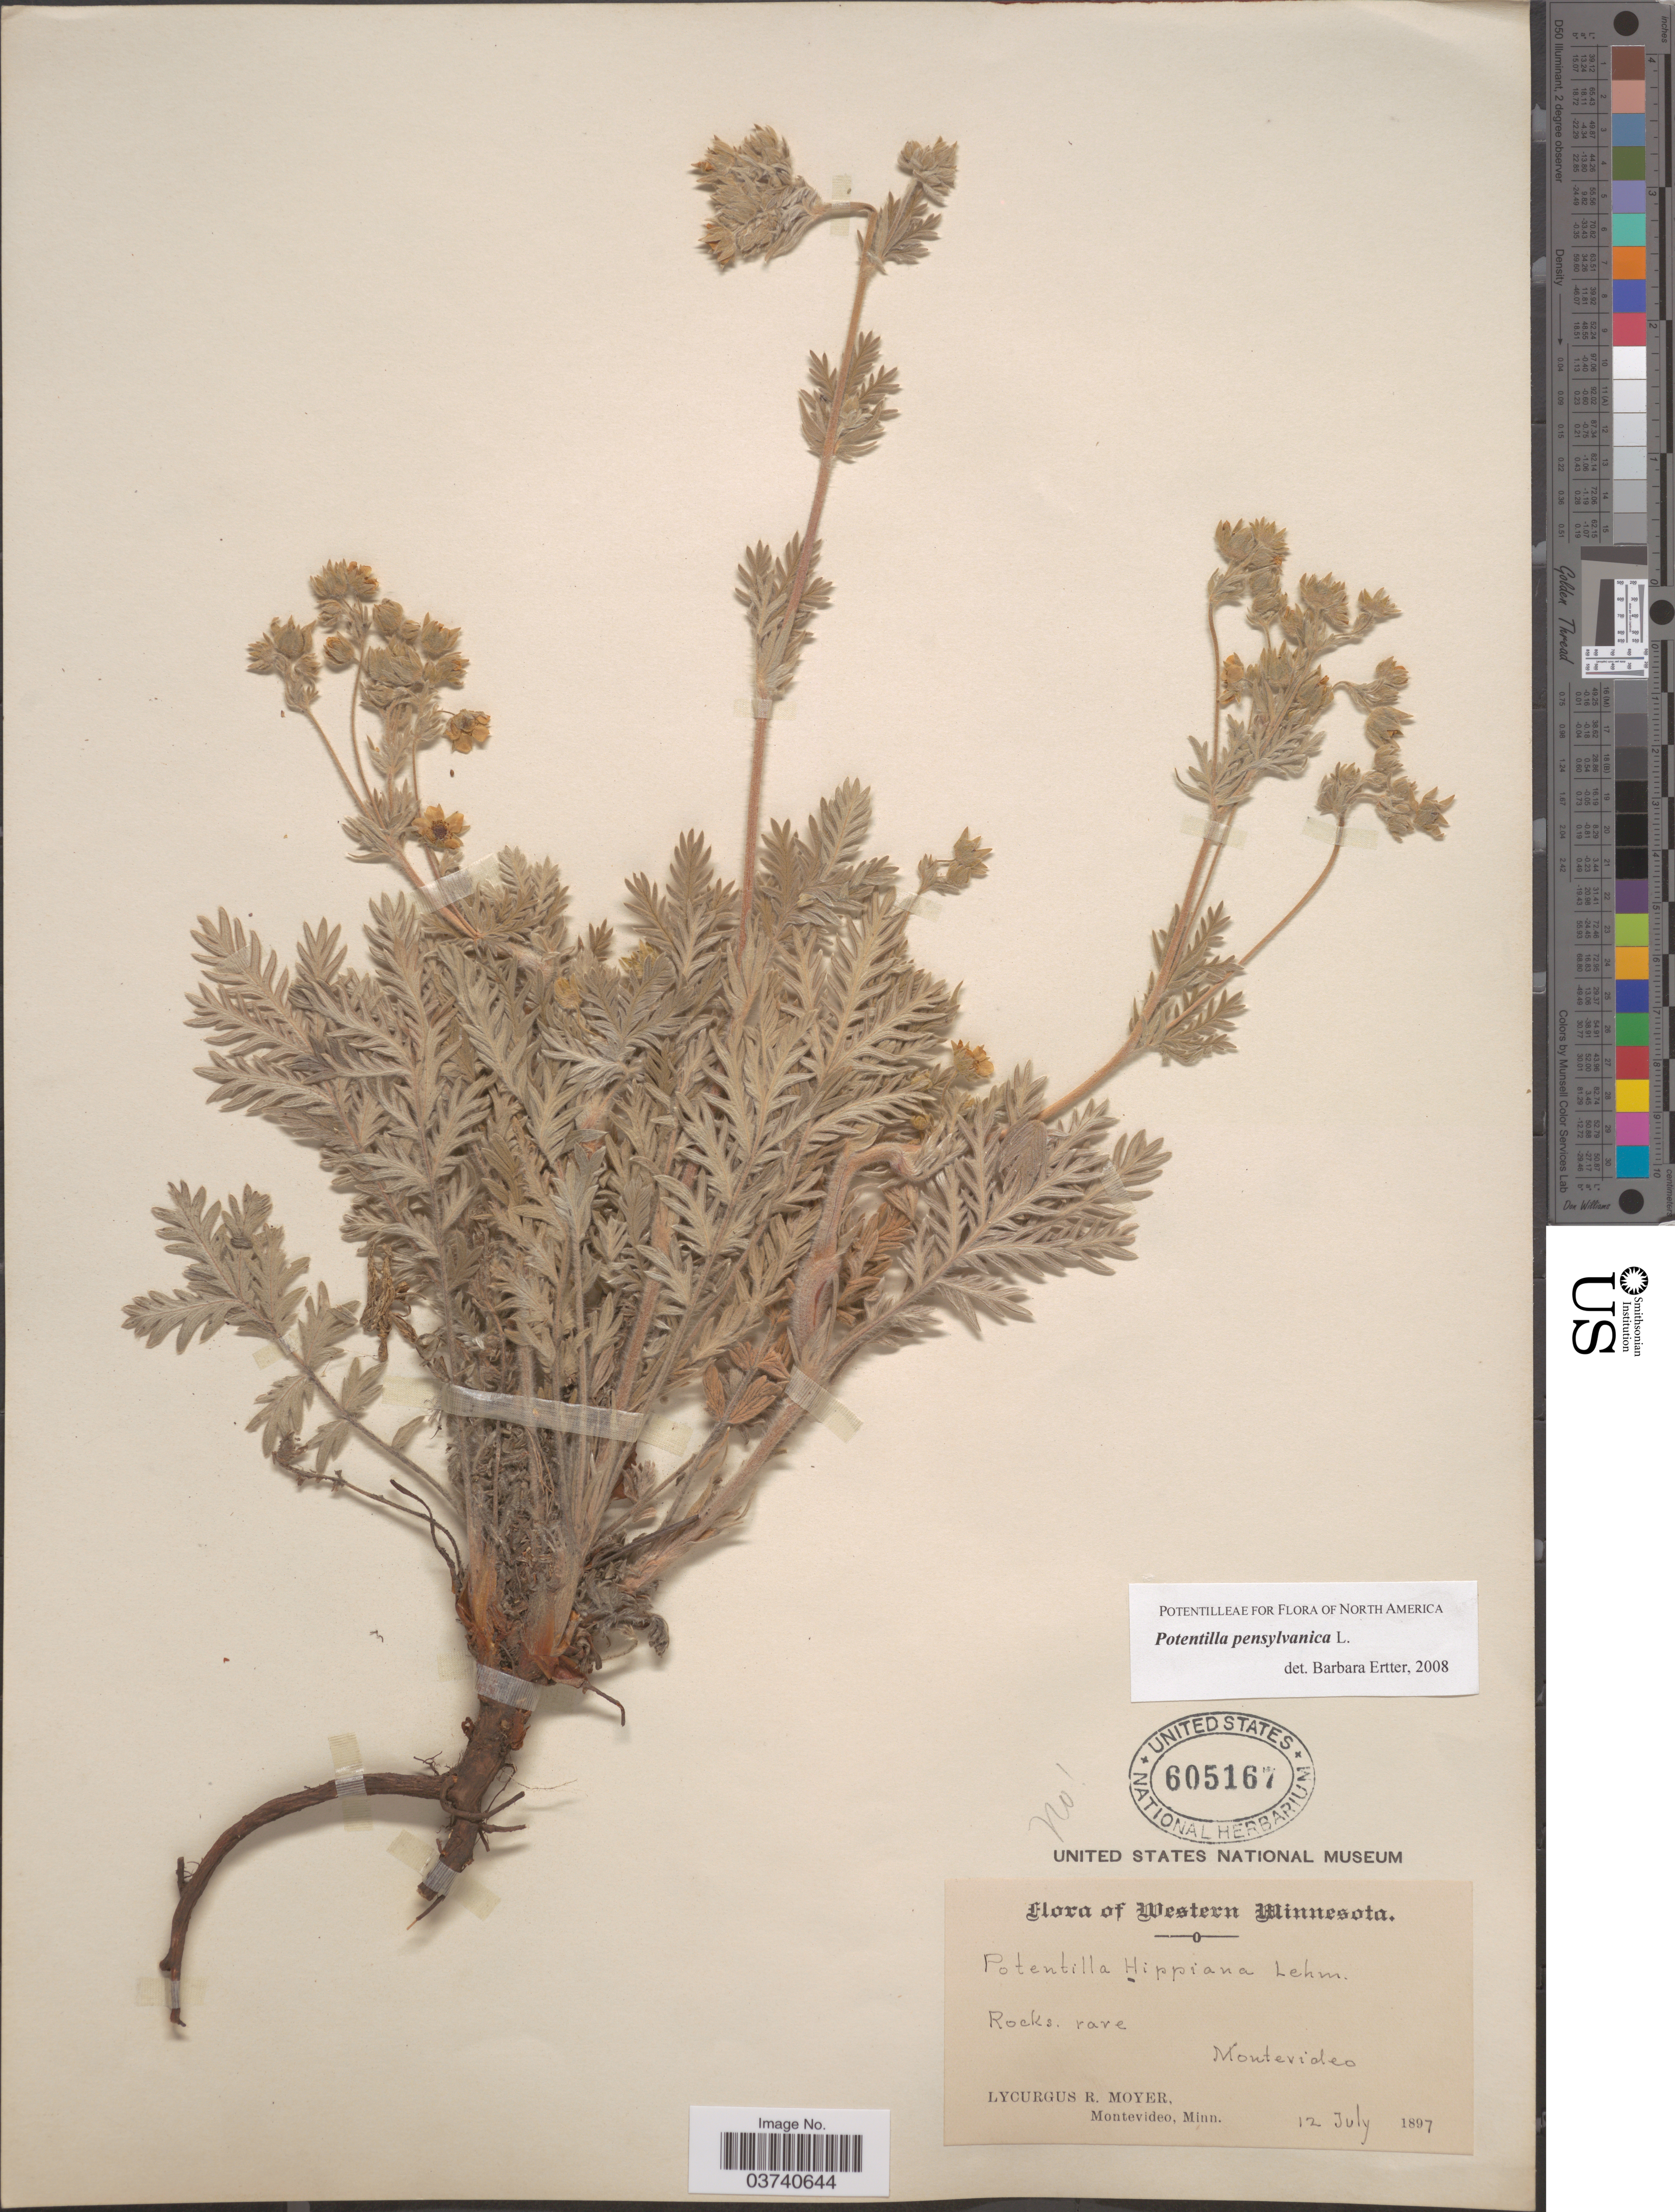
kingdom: Plantae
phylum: Tracheophyta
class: Magnoliopsida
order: Rosales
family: Rosaceae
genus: Potentilla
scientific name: Potentilla pensylvanica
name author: L.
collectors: L. Moyer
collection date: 1897-07-12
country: United States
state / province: Minnesota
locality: Western Minnesota. Montevideo.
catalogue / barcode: US 605167